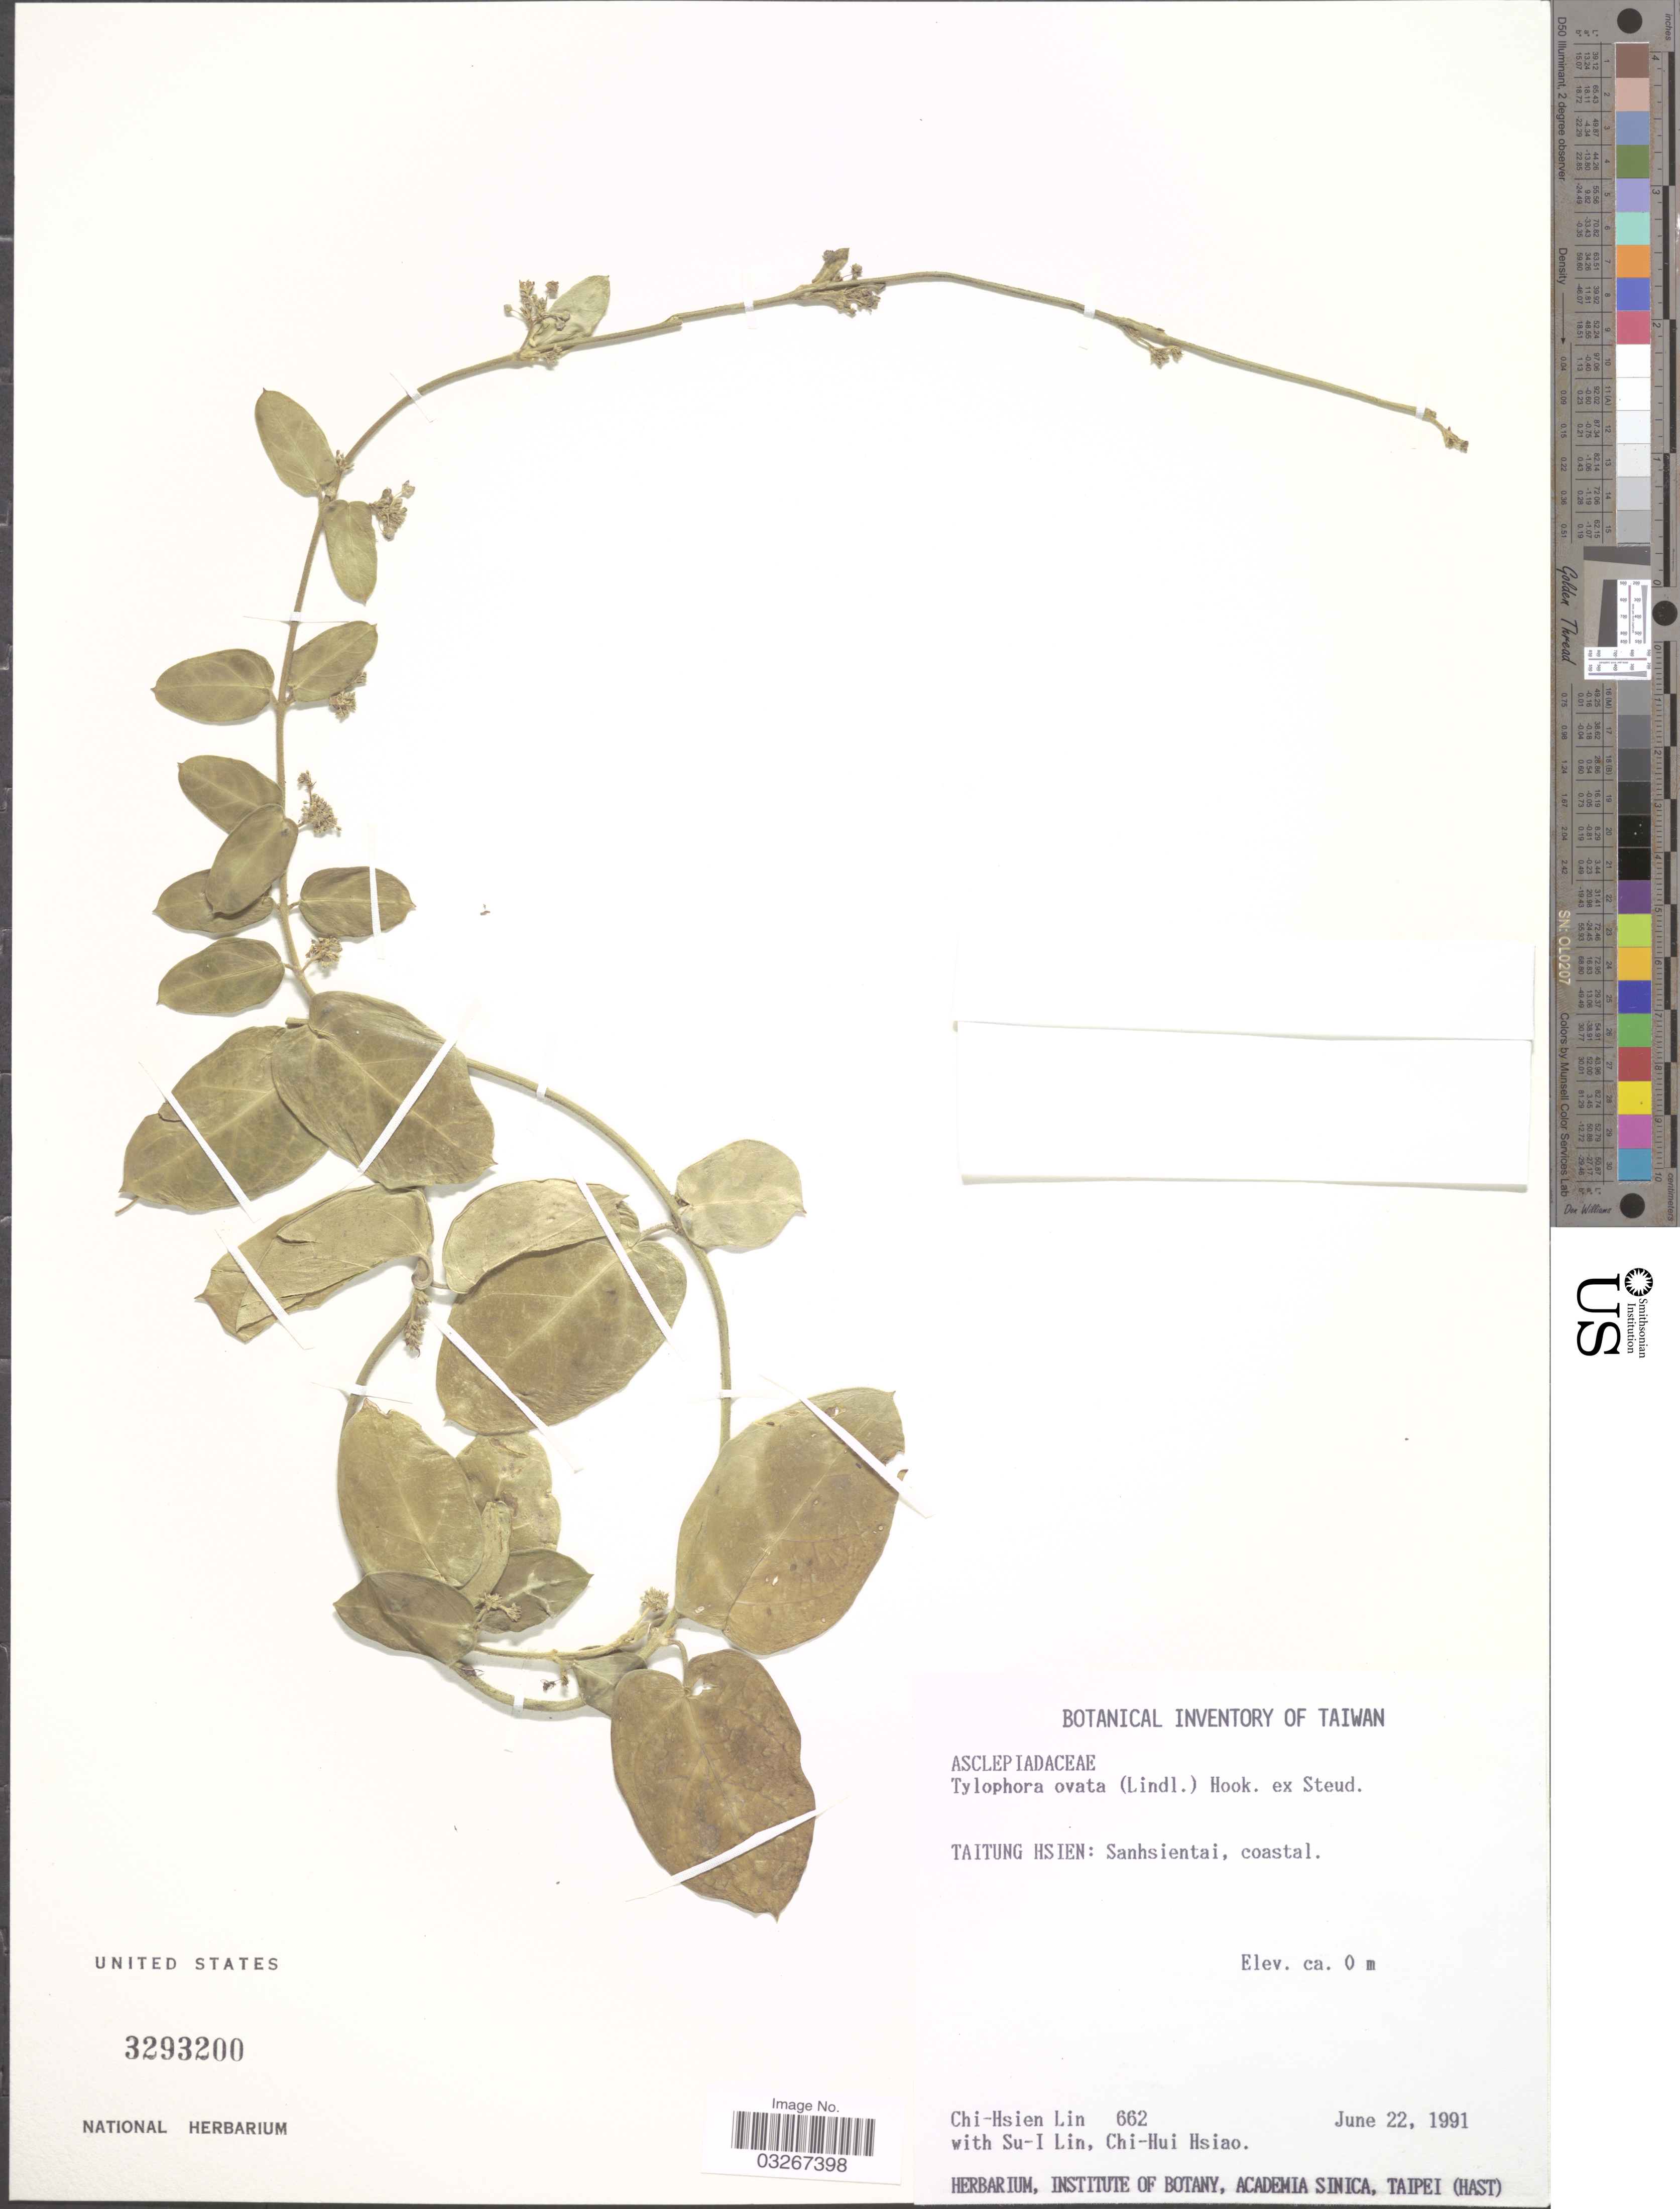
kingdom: Plantae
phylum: Tracheophyta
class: Magnoliopsida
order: Gentianales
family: Apocynaceae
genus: Tylophora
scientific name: Tylophora ovata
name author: Hook. ex Steud.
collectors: C. Lin, S. Lin & C. Hsiao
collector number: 662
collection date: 1991-06-22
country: Taiwan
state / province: Taitung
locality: Taitung Hsien: Sanhsientai, coastal.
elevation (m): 0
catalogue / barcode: US 3293200